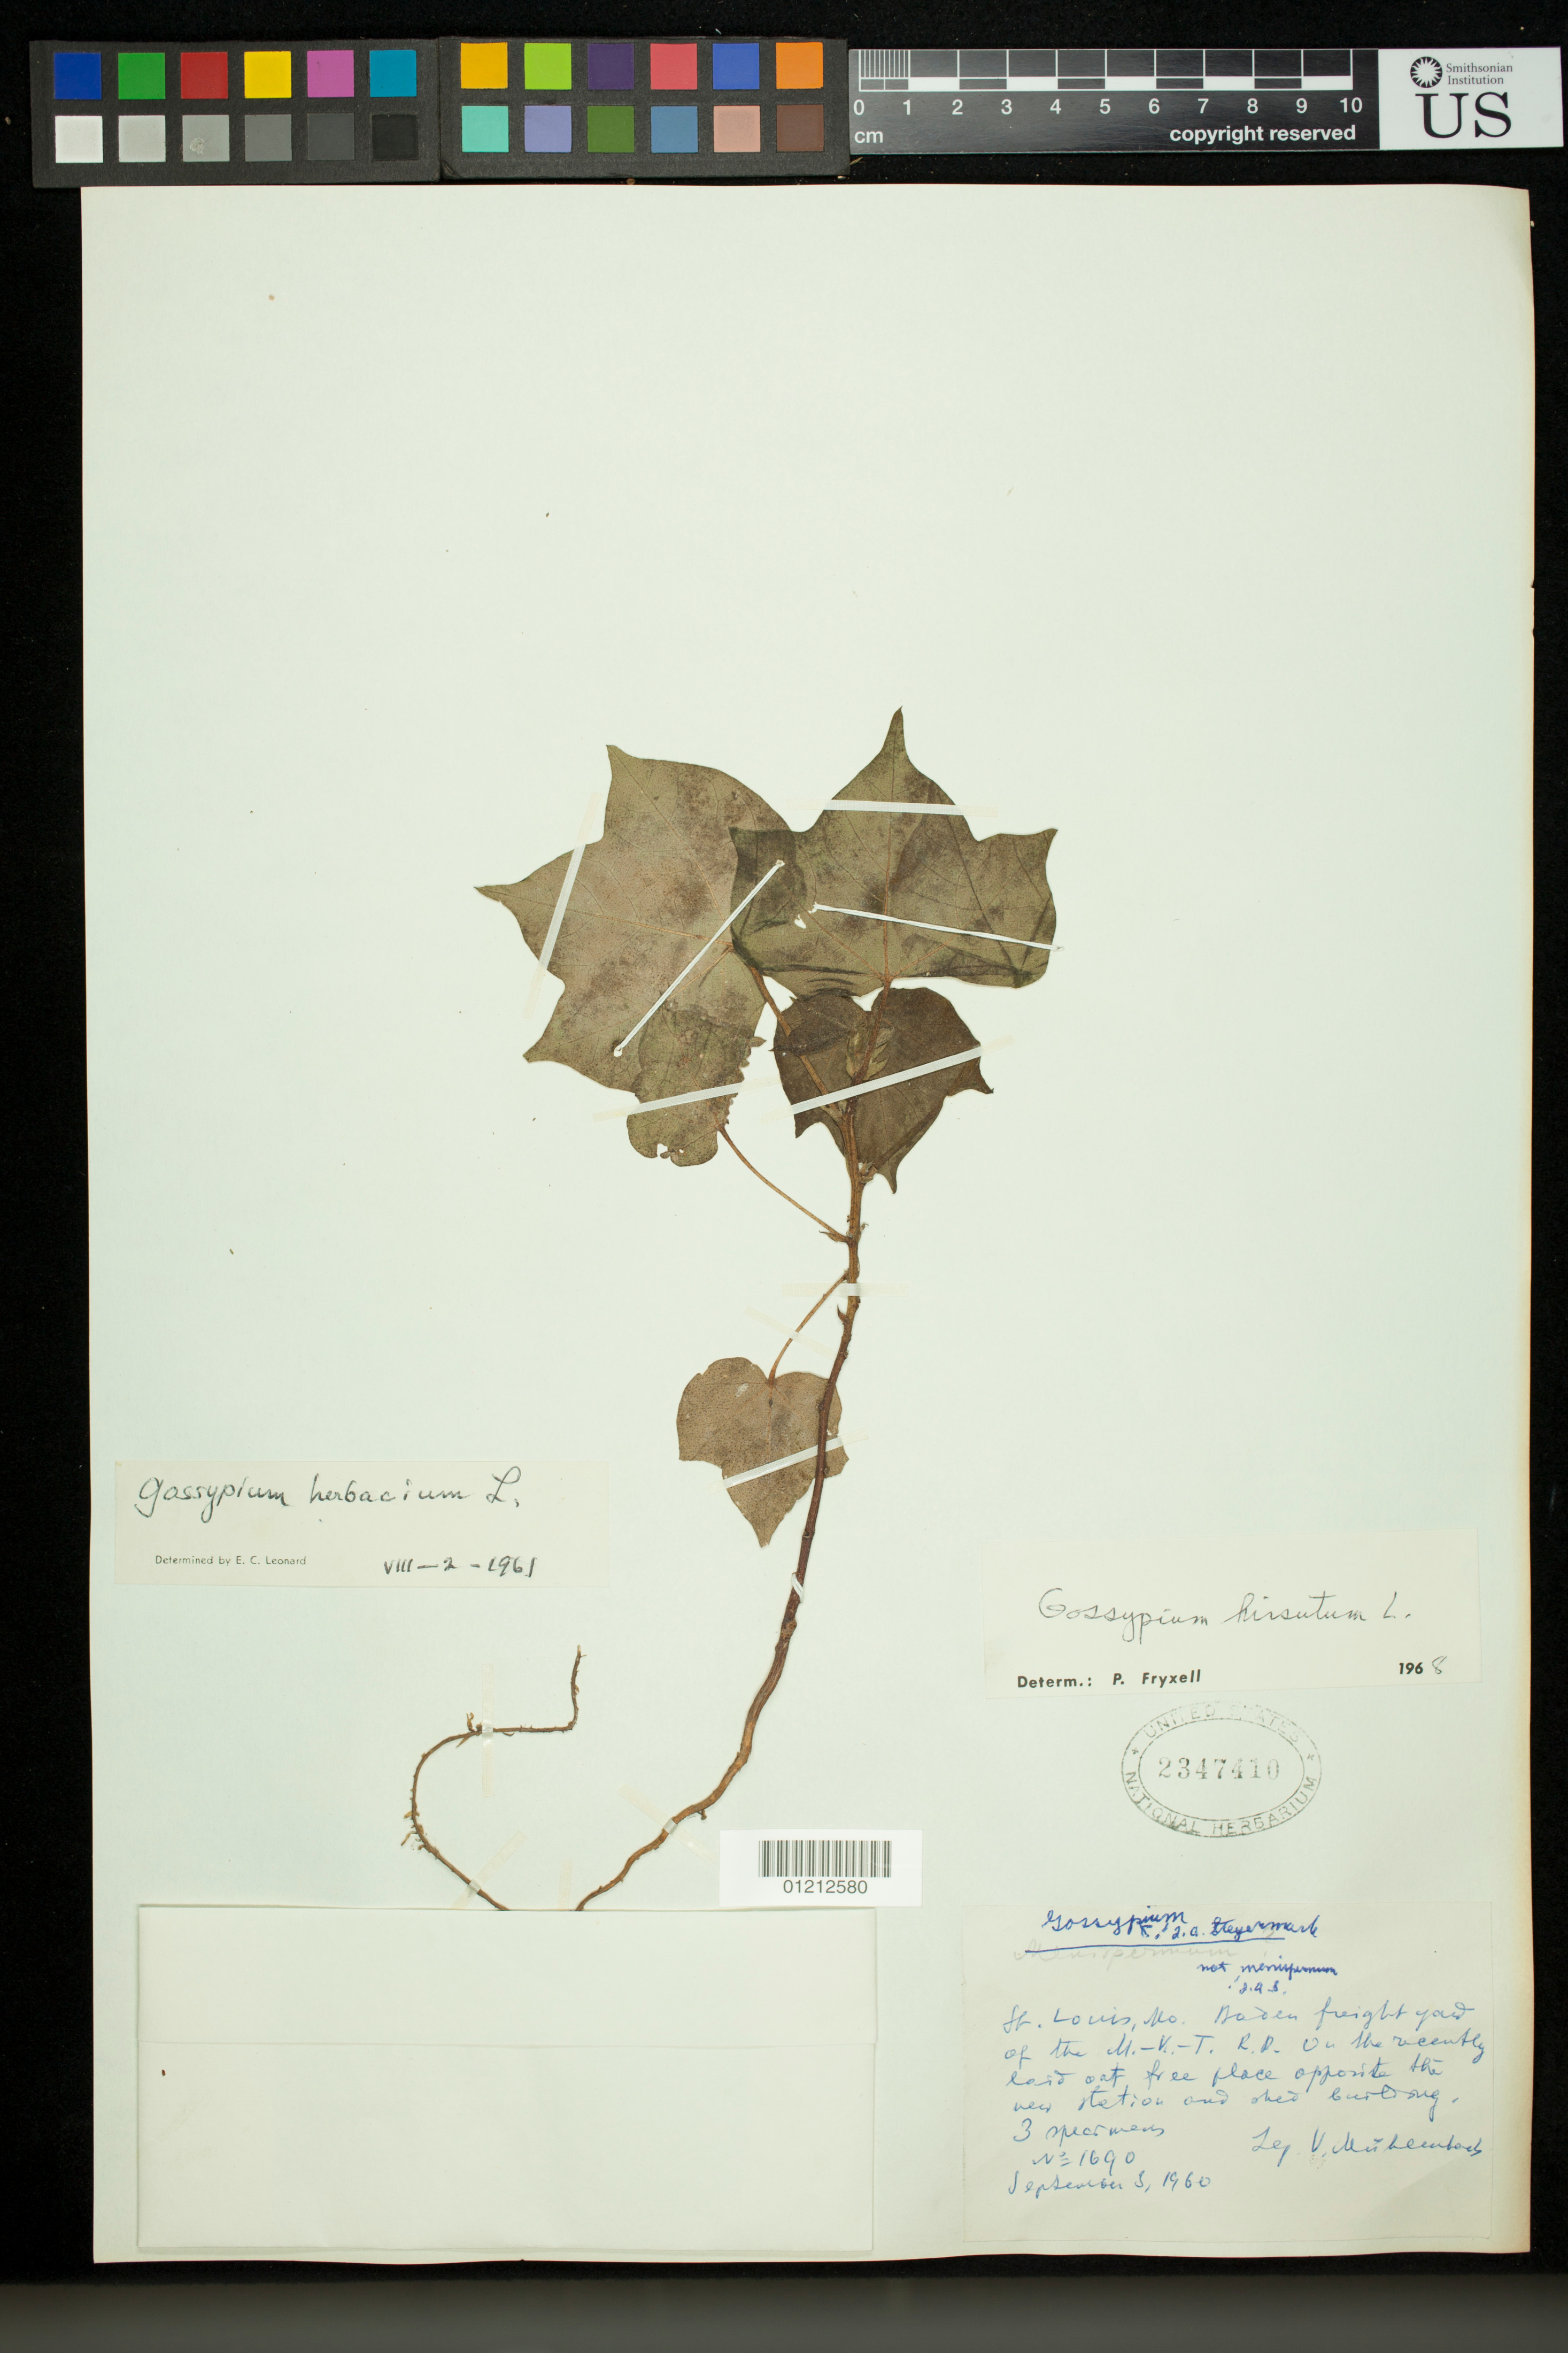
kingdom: Plantae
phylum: Tracheophyta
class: Magnoliopsida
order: Malvales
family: Malvaceae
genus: Gossypium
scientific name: Gossypium hirsutum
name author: L.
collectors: V. Mühlenbach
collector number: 1690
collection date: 1960-09-03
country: United States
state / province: Missouri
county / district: St. Louis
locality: Baden freight yard of the M.-V.-T. R.P. on the recently laid out free place opposite the new station and shed building.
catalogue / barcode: US 2347410